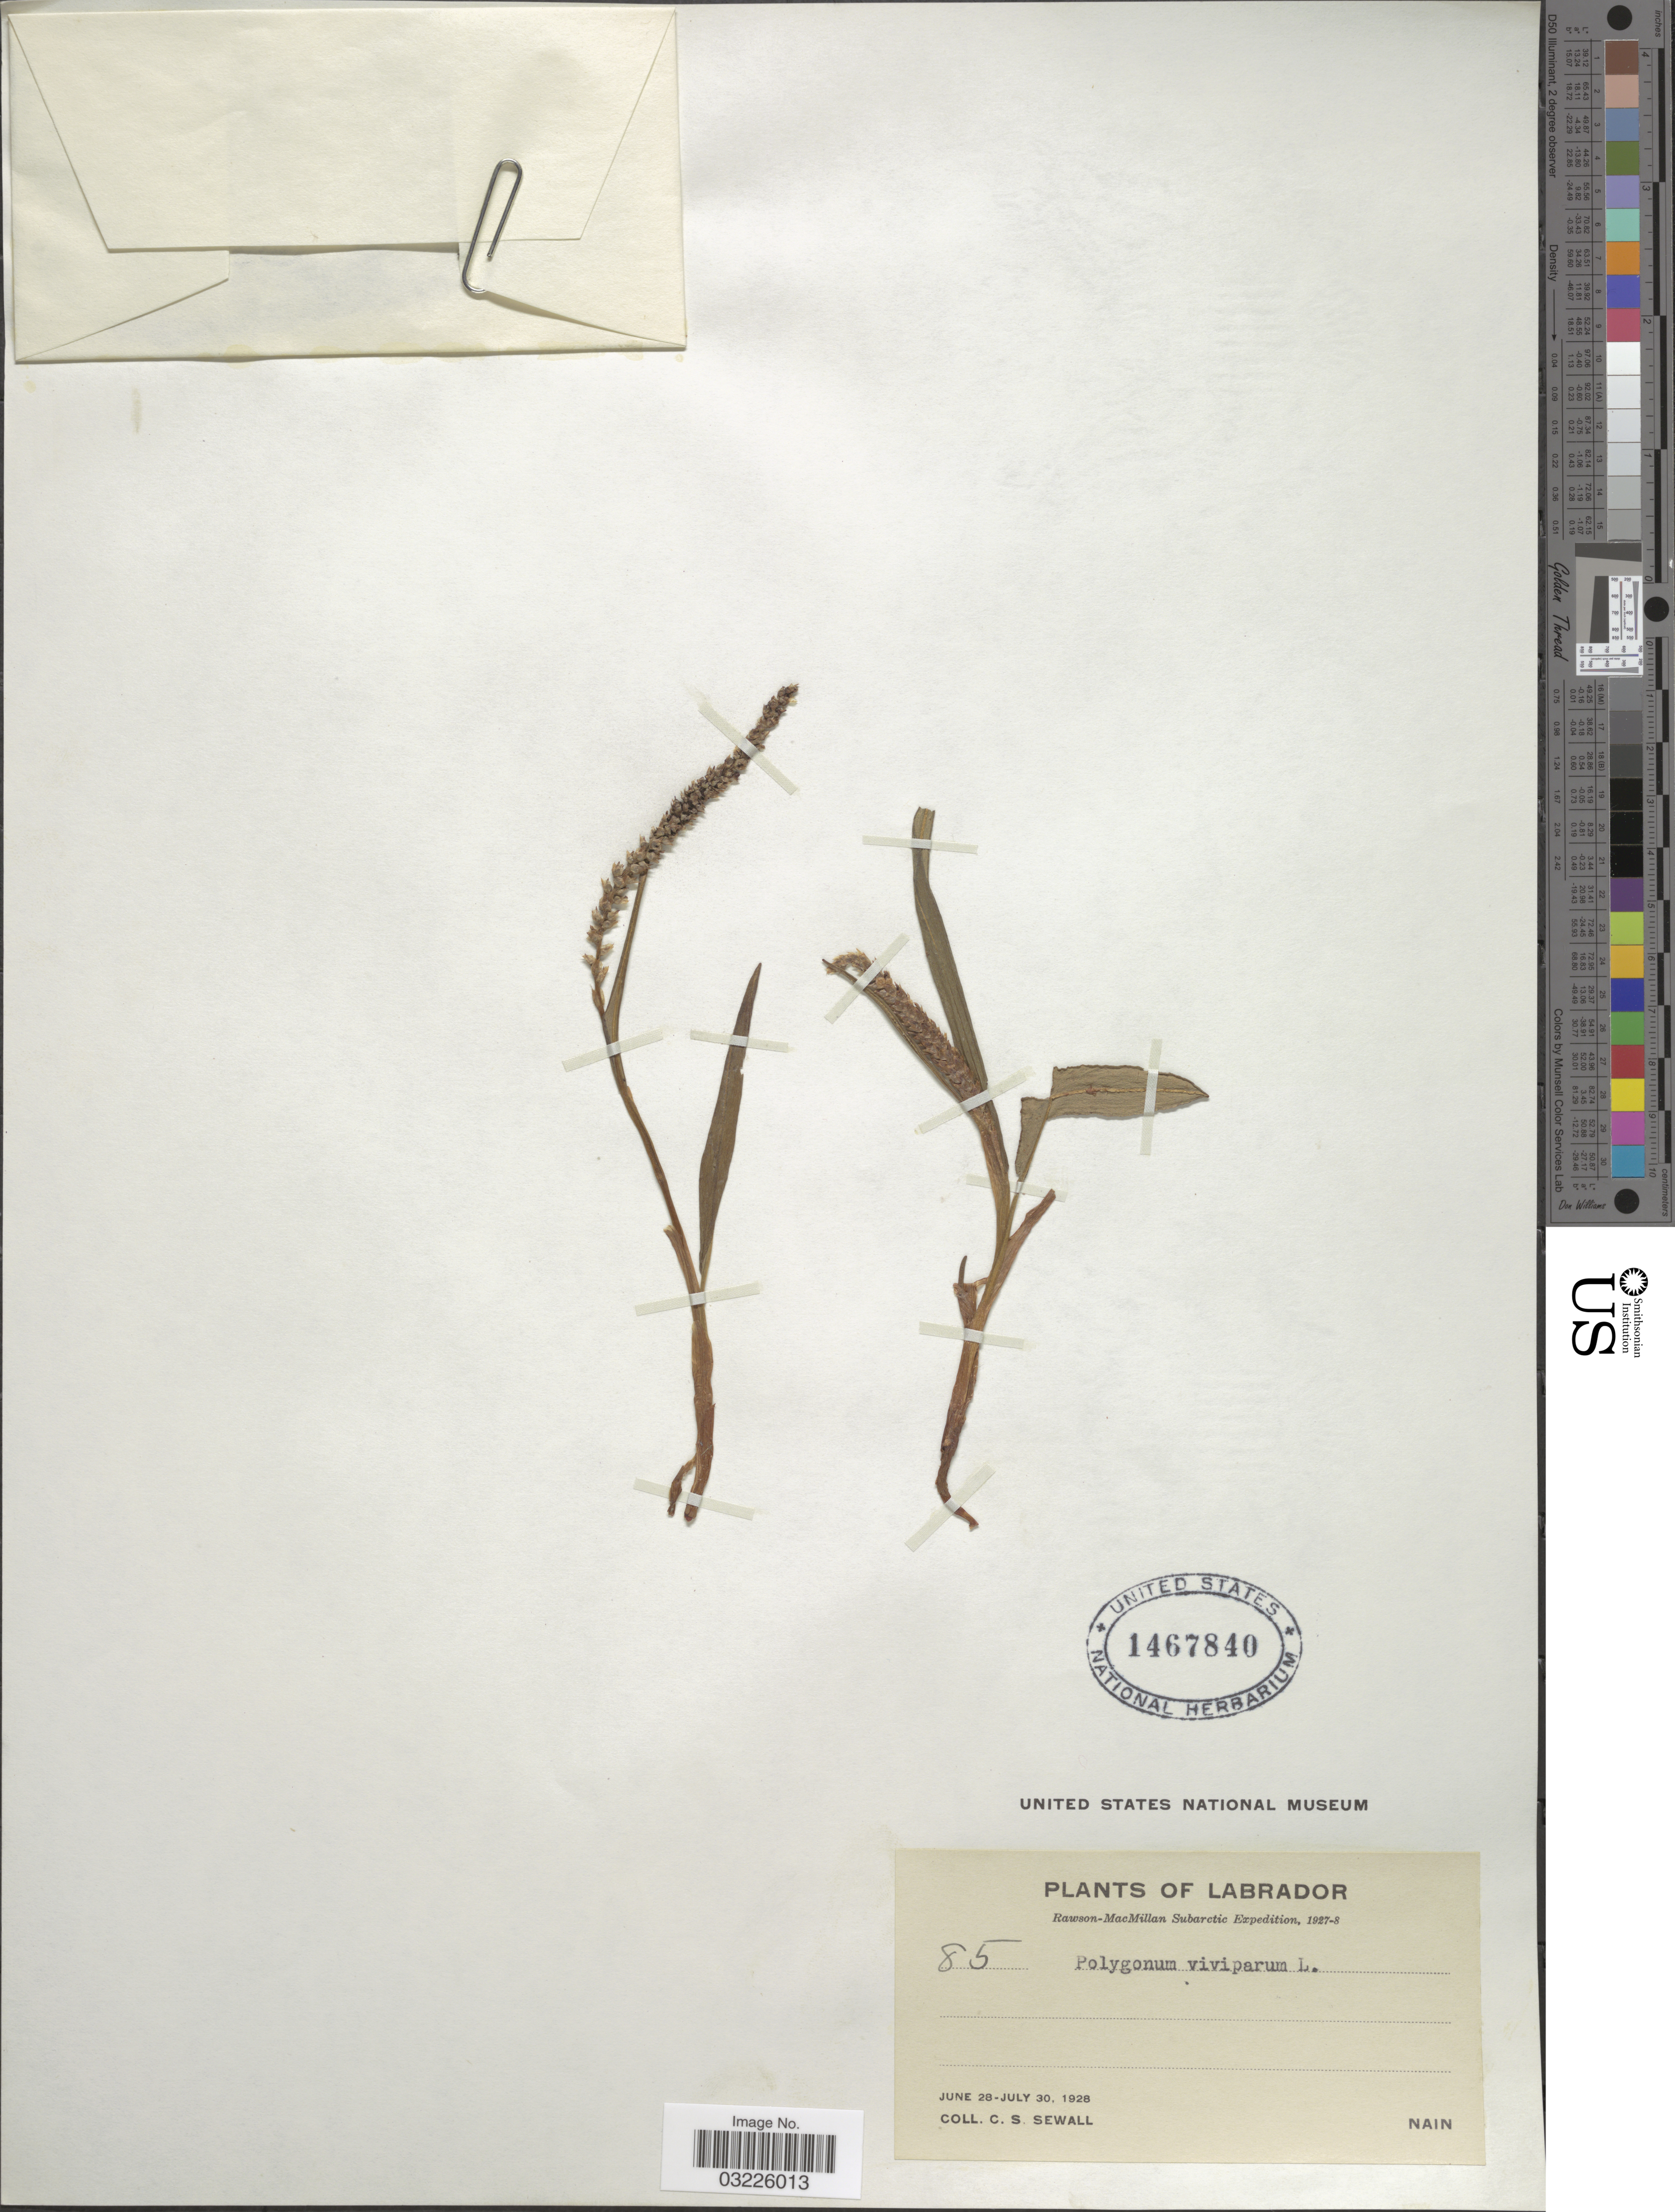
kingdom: Plantae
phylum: Tracheophyta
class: Magnoliopsida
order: Caryophyllales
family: Polygonaceae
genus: Bistorta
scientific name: Bistorta vivipara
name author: (L.) Delarbre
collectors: C. Sewall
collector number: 85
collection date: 1928-06-28/1928-07-30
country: Canada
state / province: Newfoundland and Labrador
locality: Labrador. Nain.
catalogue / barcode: US 1467840